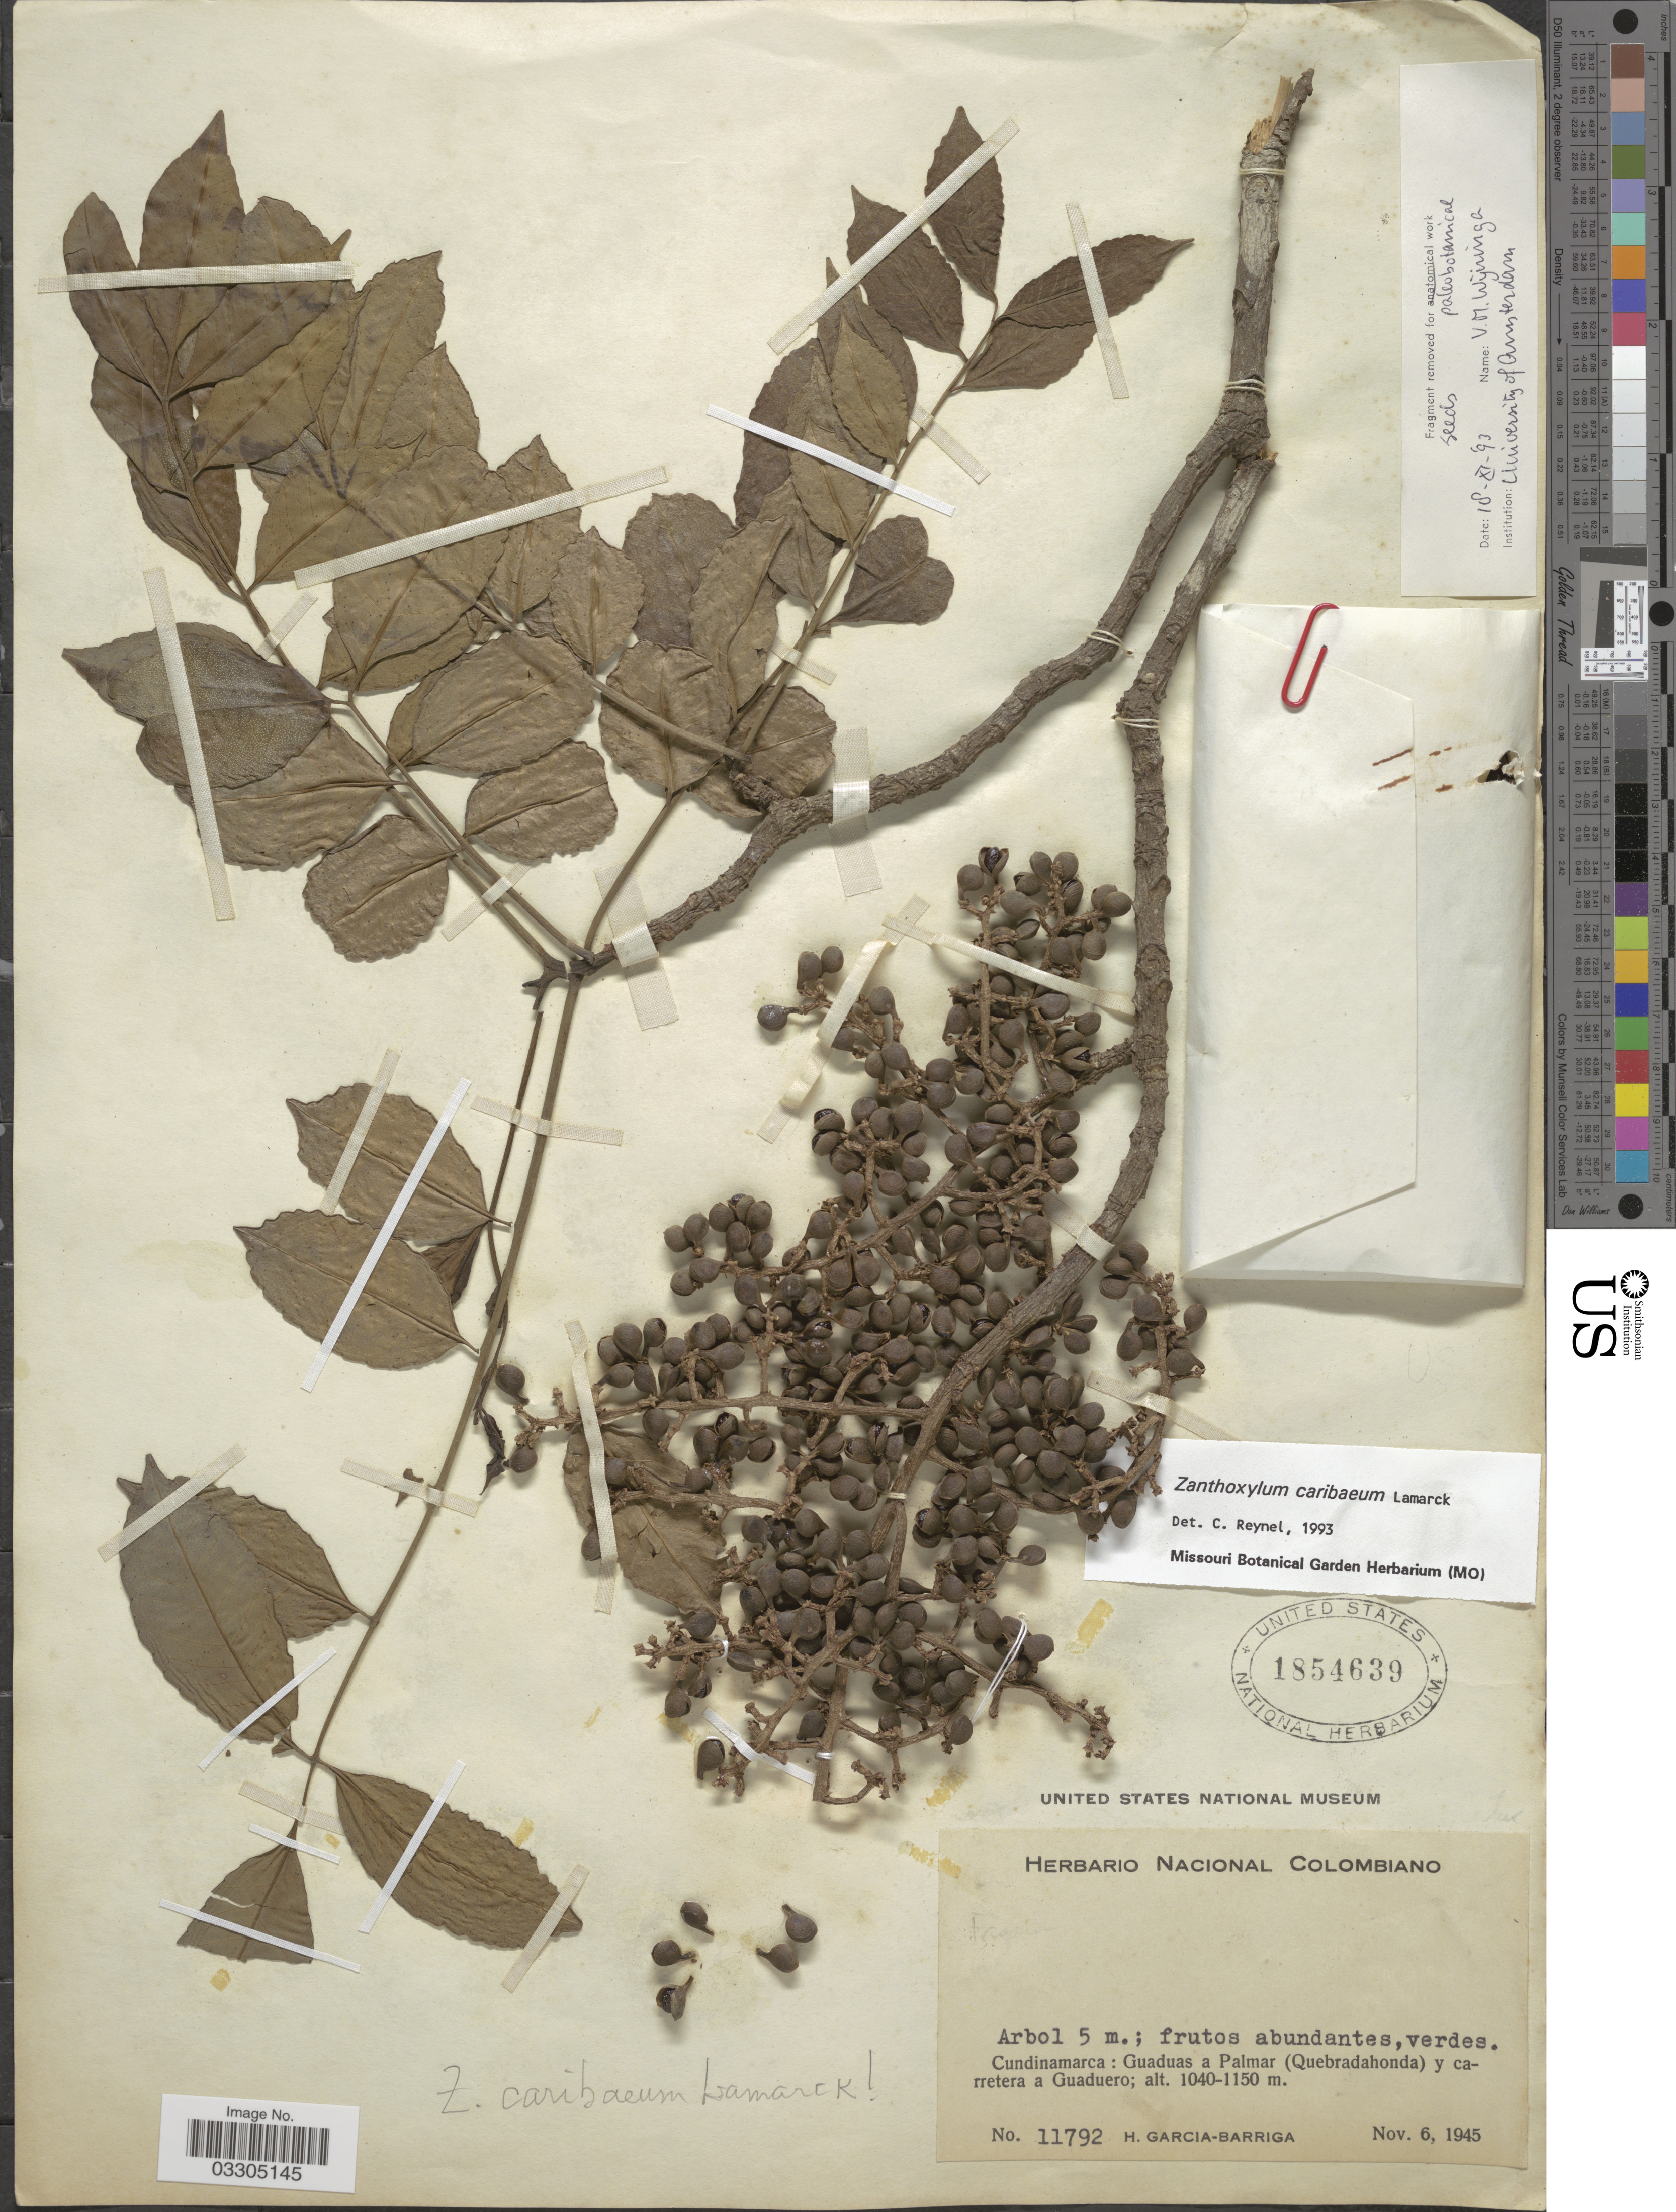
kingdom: Plantae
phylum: Tracheophyta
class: Magnoliopsida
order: Sapindales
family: Rutaceae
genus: Zanthoxylum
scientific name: Zanthoxylum caribaeum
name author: Lam.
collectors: H. García Barriga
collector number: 11792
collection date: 1945-11-06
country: Colombia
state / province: Cundinamarca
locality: Guaduas a Palmar (Quebradahonda) y carretera a Guaduero.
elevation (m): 1040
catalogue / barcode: US 1854639